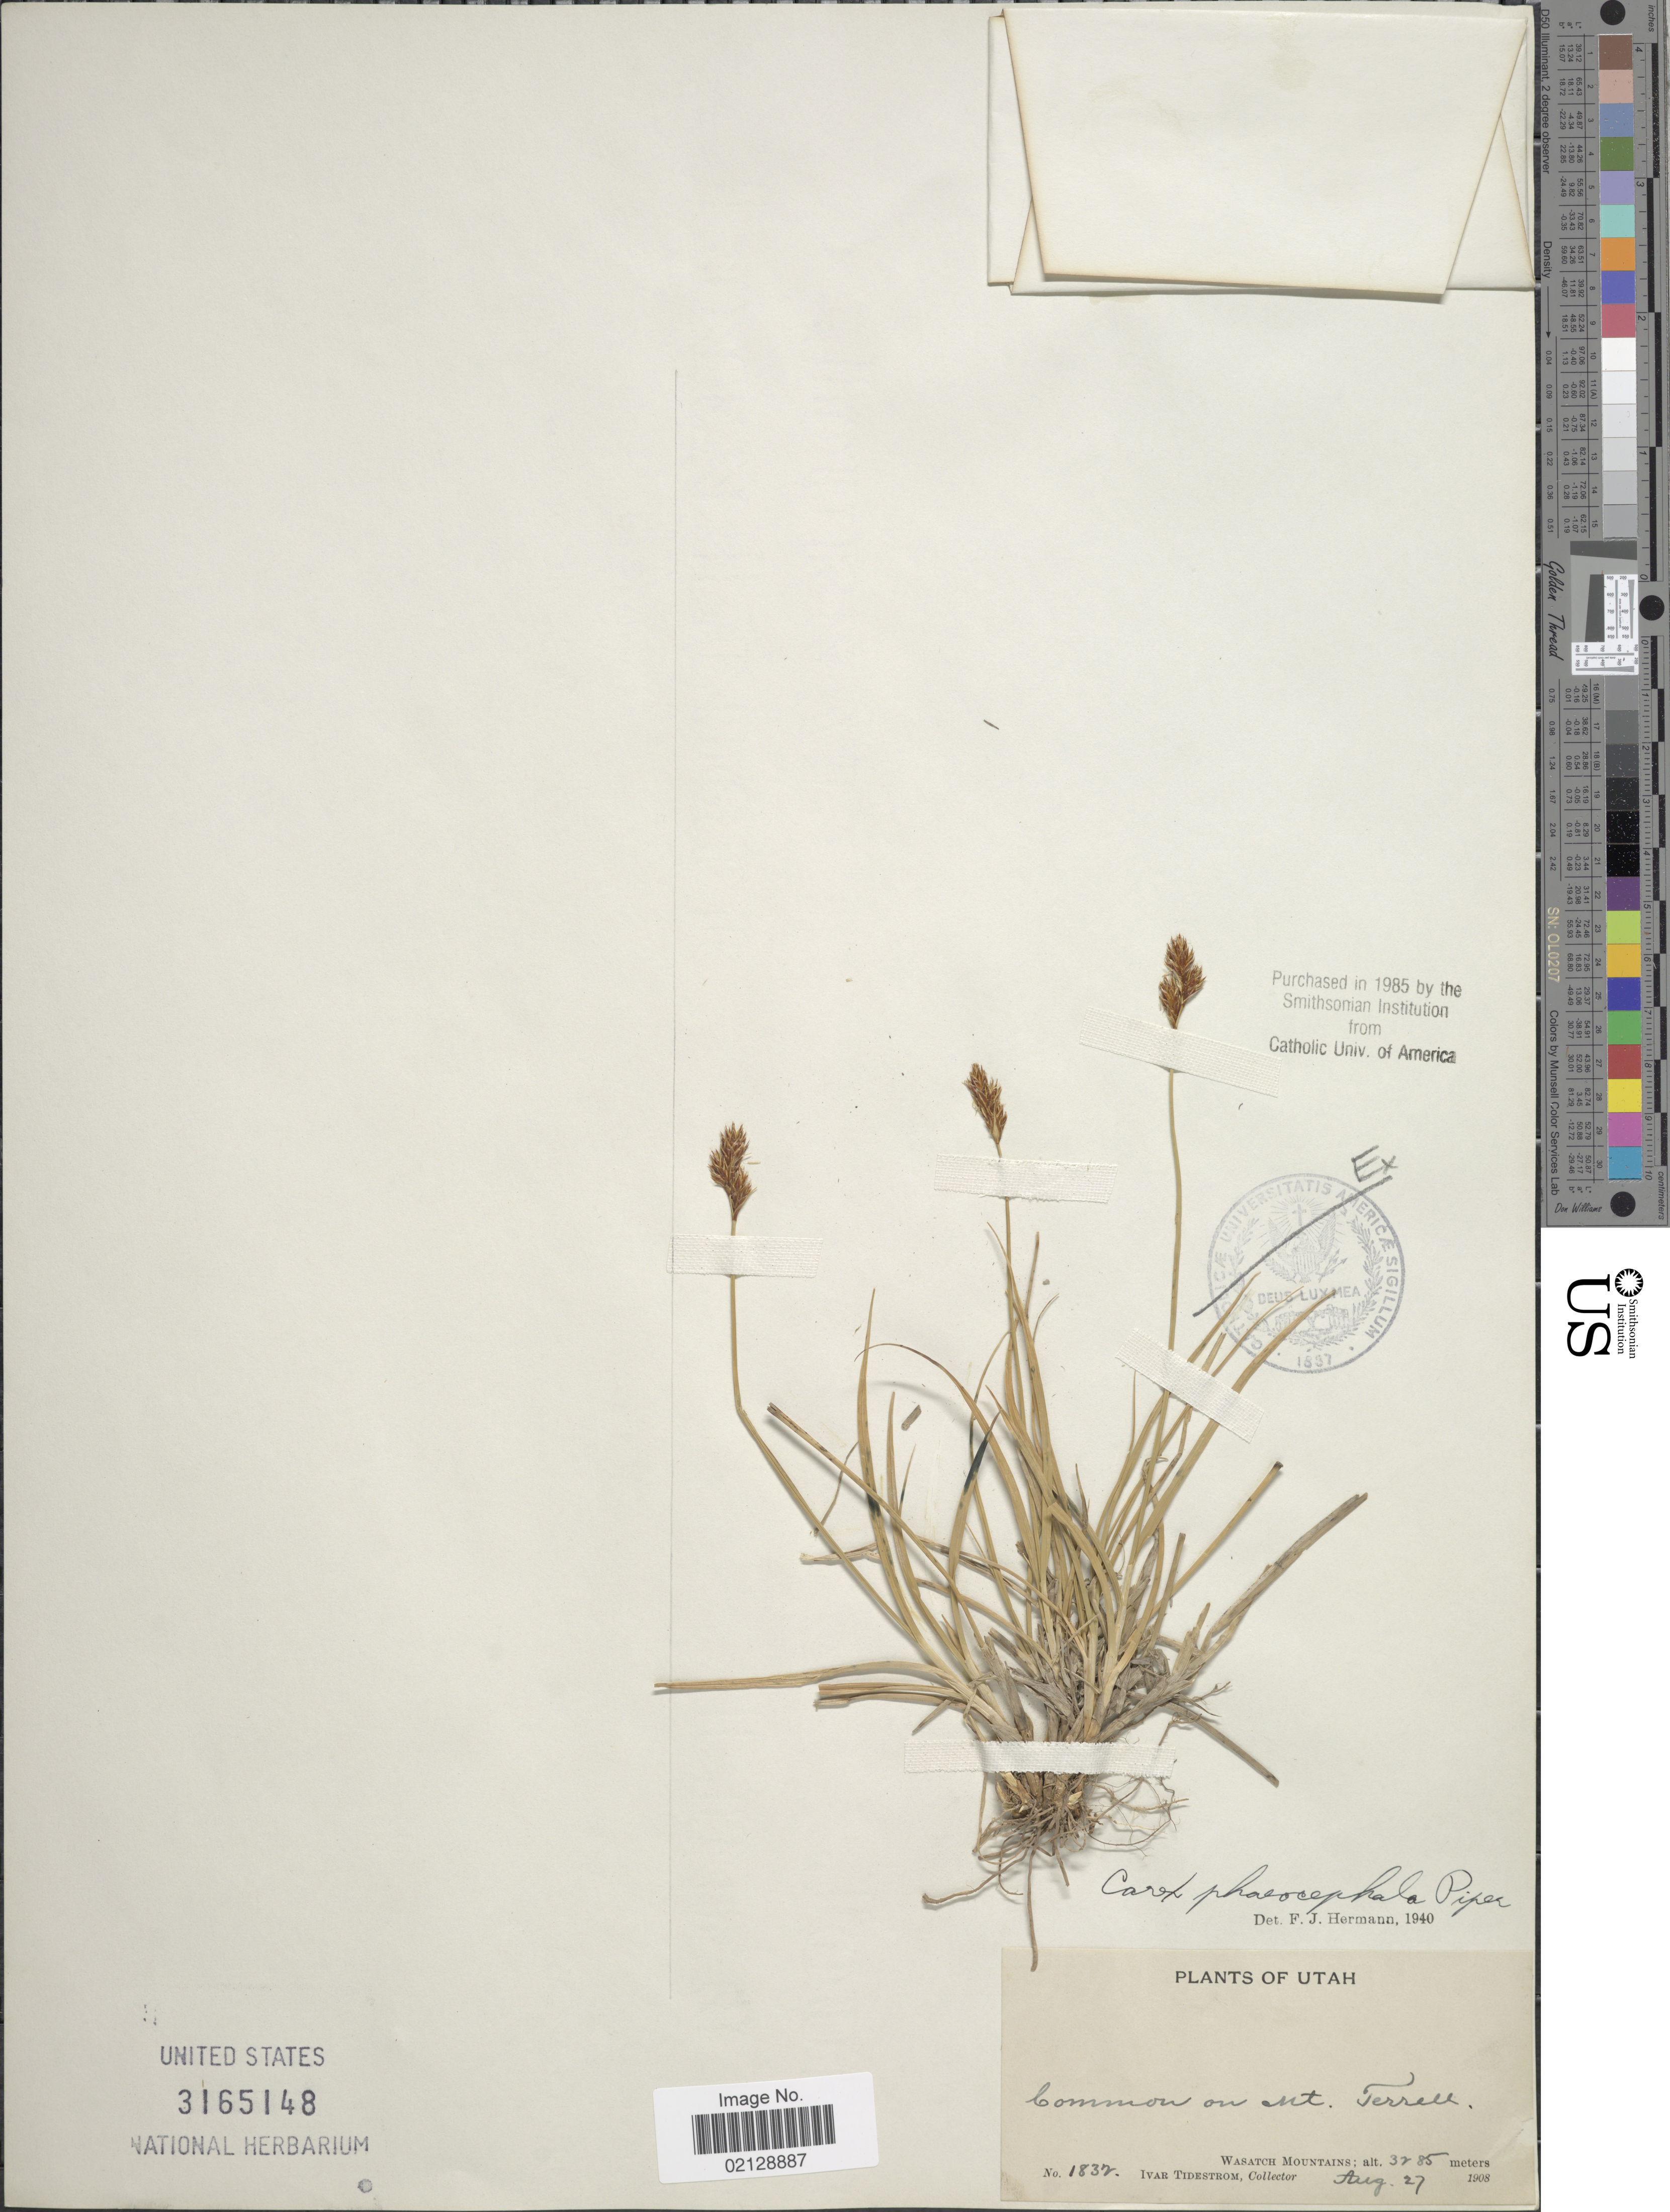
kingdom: Plantae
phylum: Tracheophyta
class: Liliopsida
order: Poales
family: Cyperaceae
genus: Carex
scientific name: Carex phaeocephala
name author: Piper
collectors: I. F. Tidestrom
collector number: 1832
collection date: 1908-08-27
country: United States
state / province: Utah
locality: Wasatch Mountains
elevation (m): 3285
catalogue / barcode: US 3165148